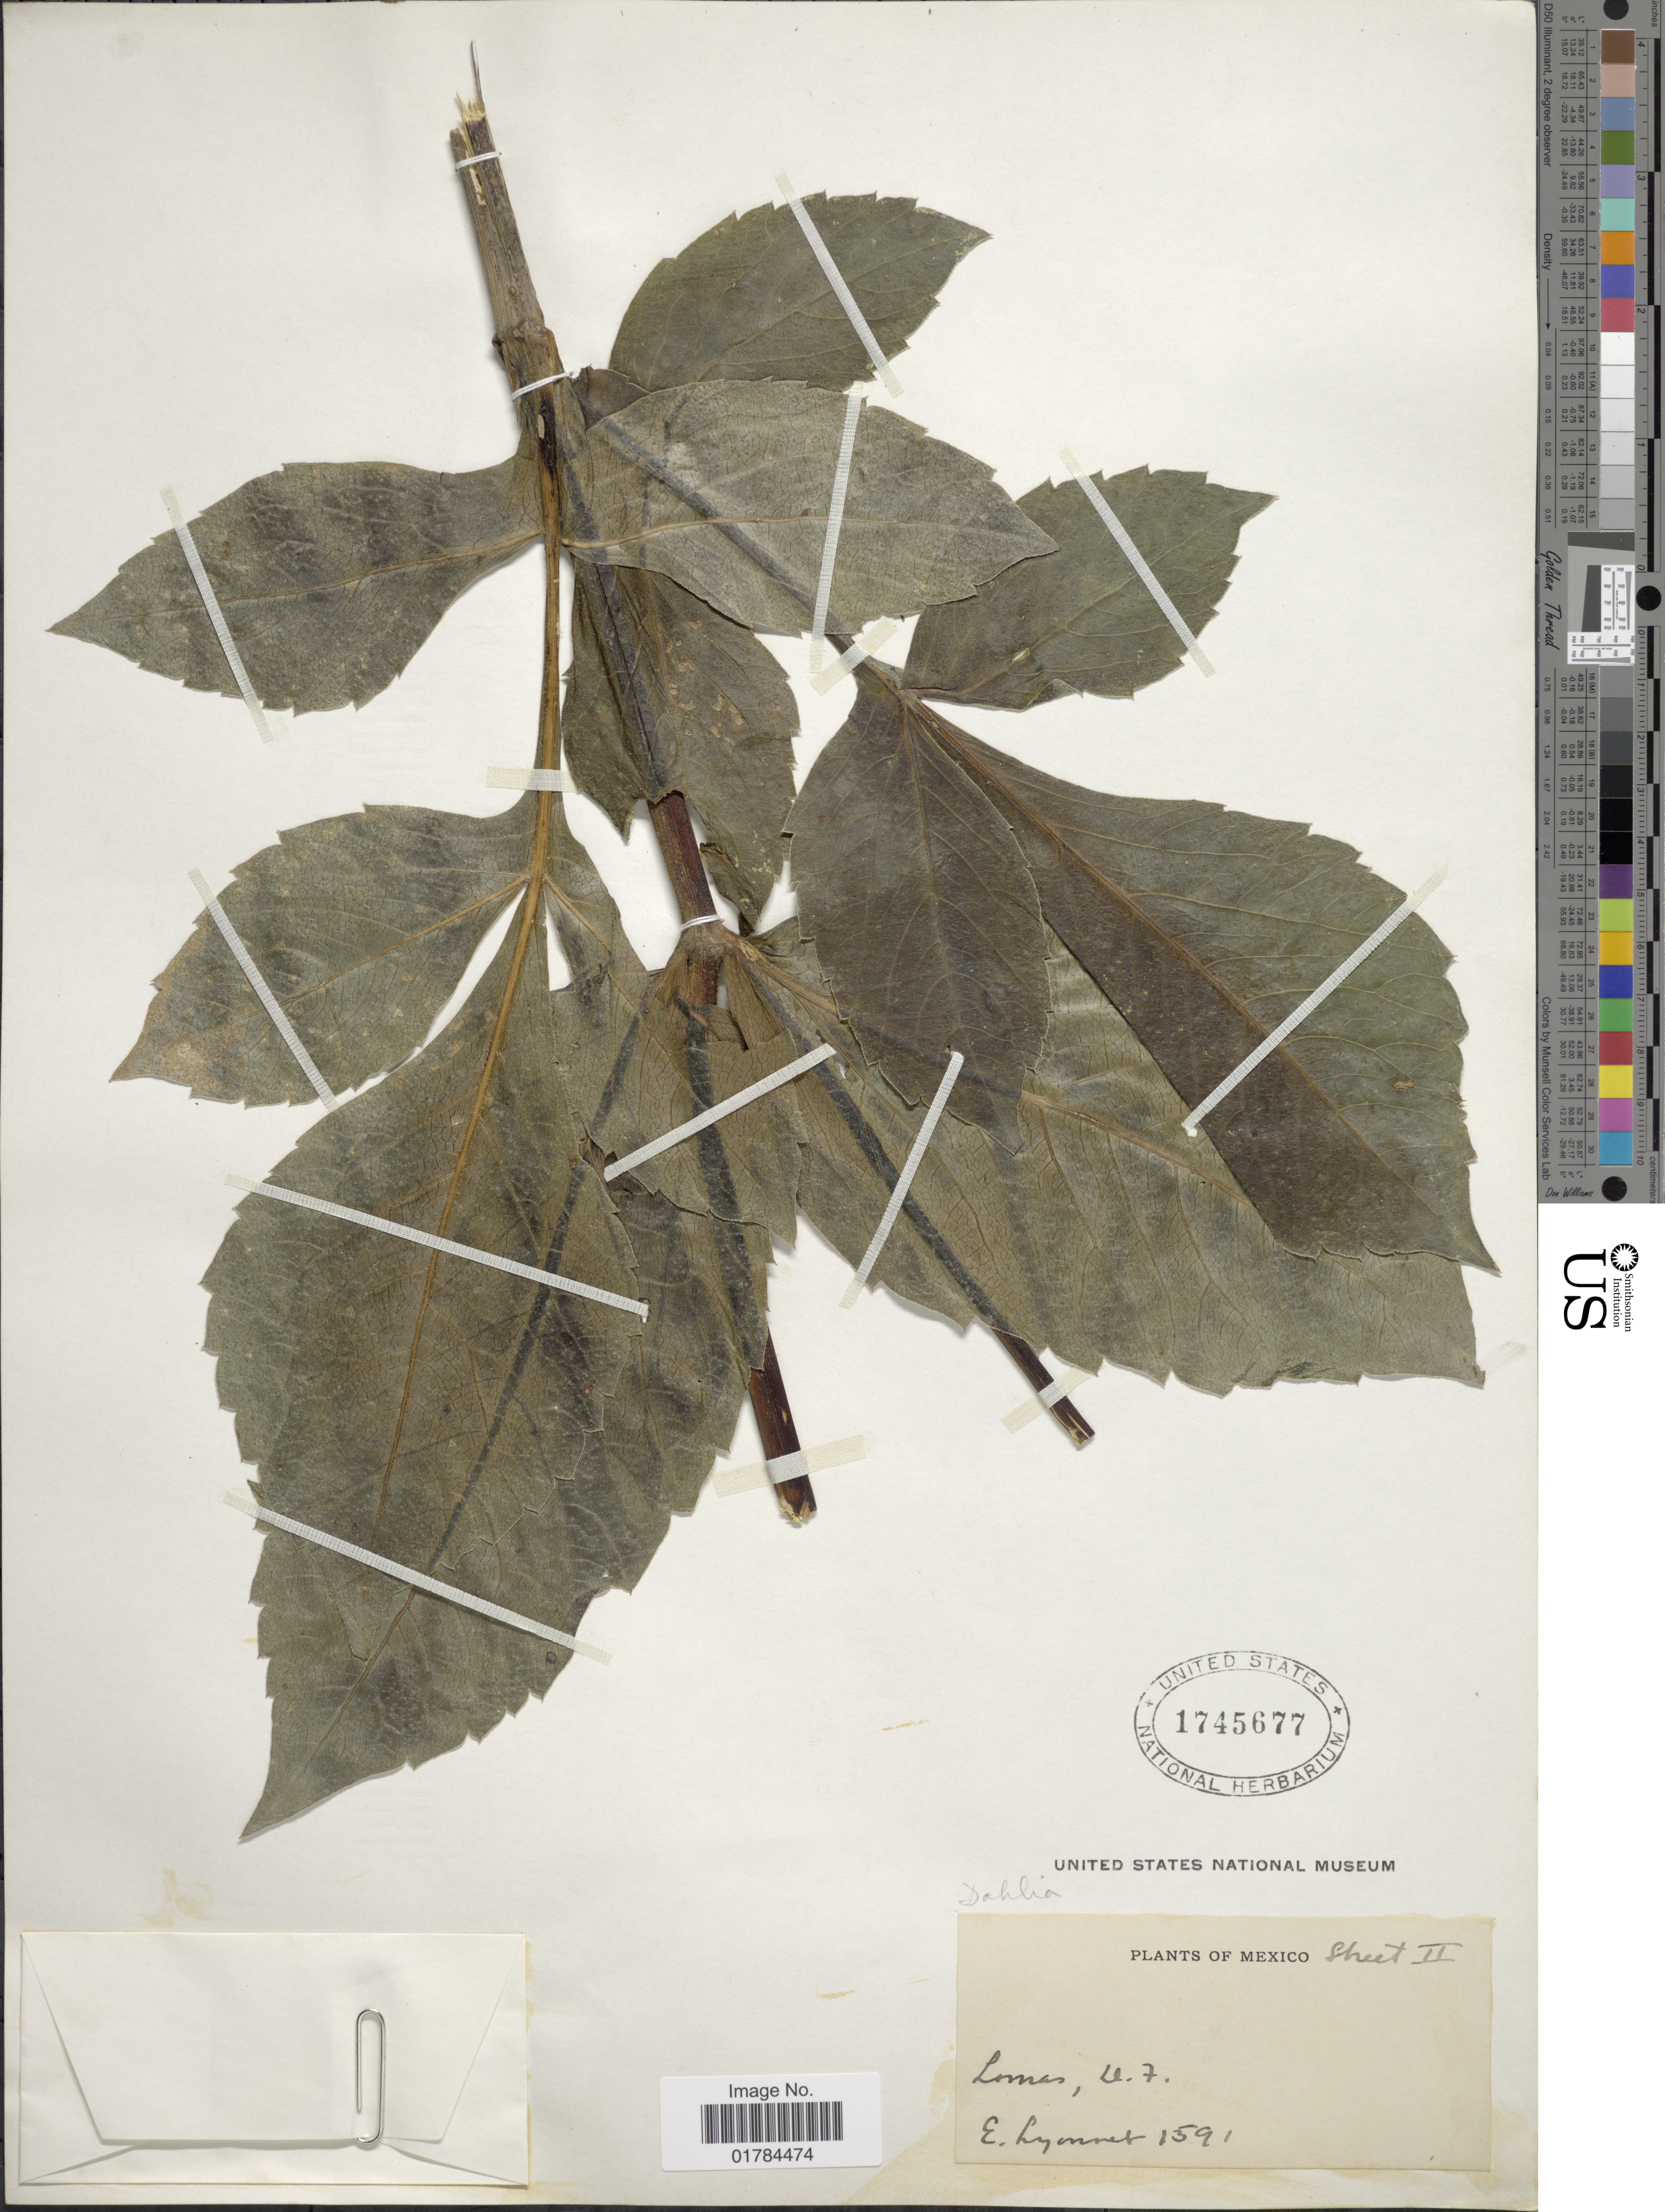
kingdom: Plantae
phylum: Tracheophyta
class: Magnoliopsida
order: Asterales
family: Asteraceae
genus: Dahlia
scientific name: Dahlia sp.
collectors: E. Lyonnet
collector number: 1591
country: Mexico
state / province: Distrito Federal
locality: Lomas, D. F.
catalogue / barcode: US 1745677